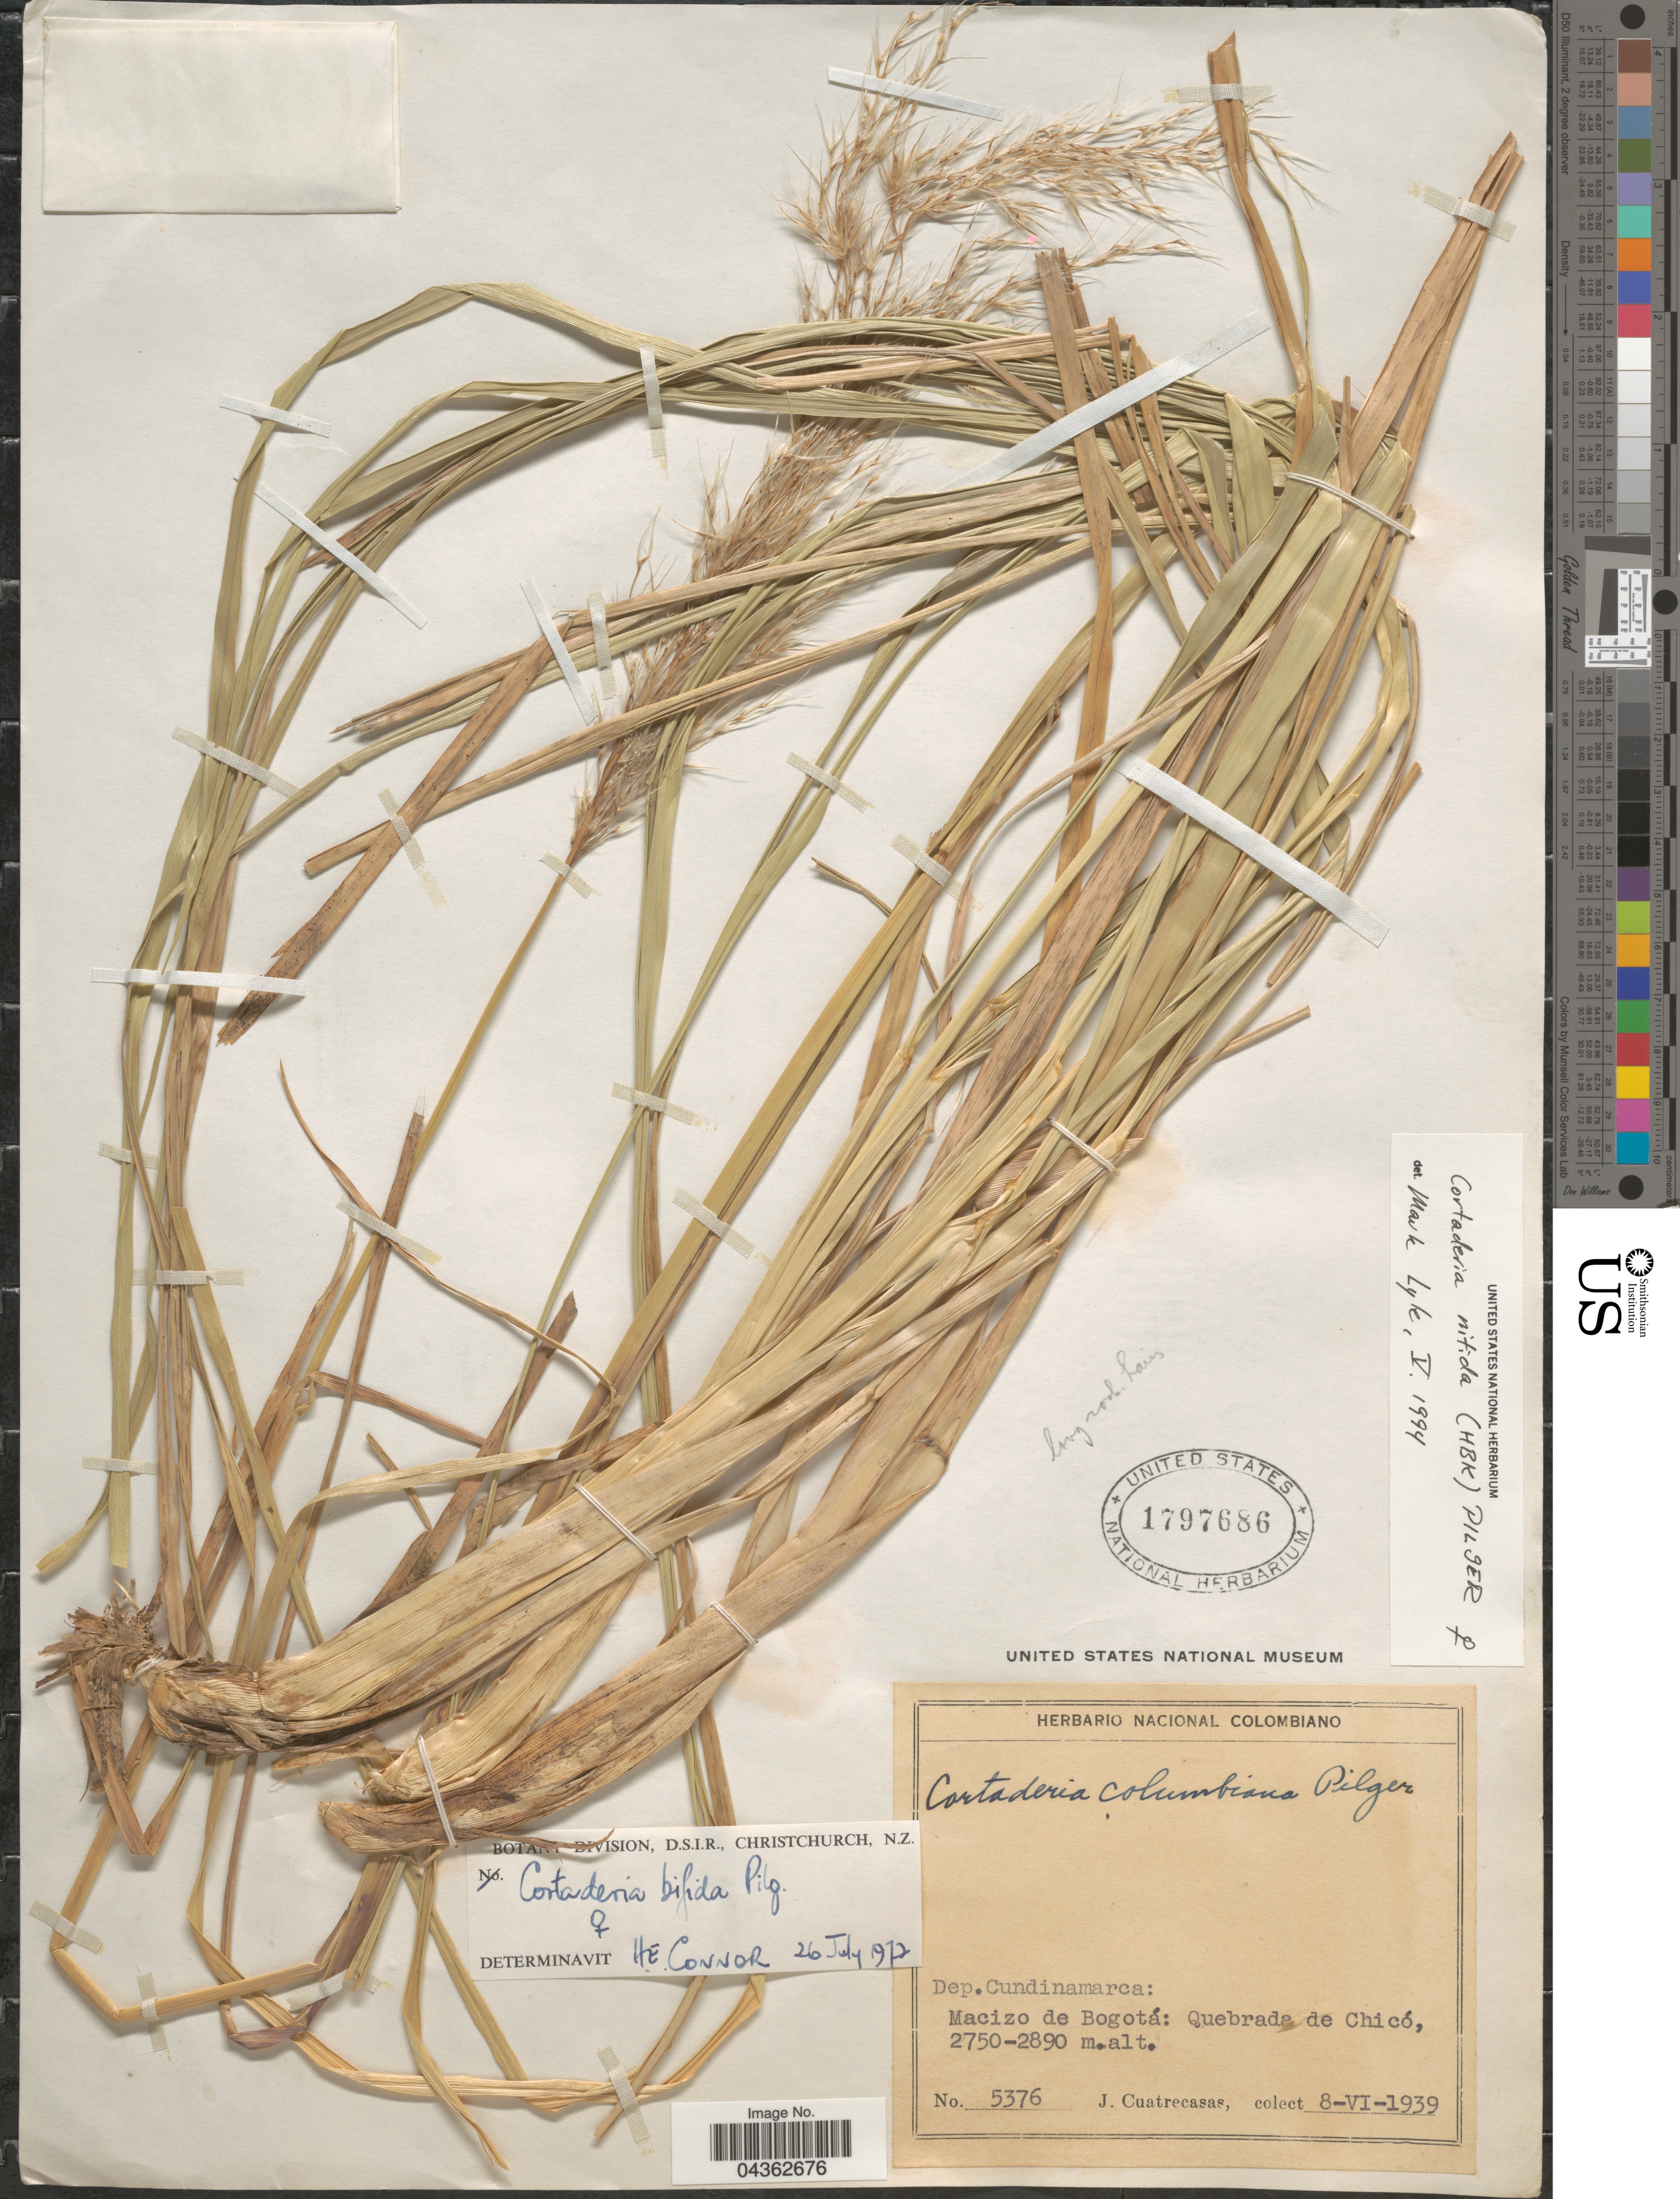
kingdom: Plantae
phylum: Tracheophyta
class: Liliopsida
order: Poales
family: Poaceae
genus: Cortaderia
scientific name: Cortaderia nitida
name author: (Kunth) Pilg.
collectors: J. Cuatrecasas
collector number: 5376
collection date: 1939-06-08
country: Colombia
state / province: Cundinamarca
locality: Dep. Cundinamarca: Macizo de Bogotá: Quebrada de Chicó.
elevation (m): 2750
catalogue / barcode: US 1797686